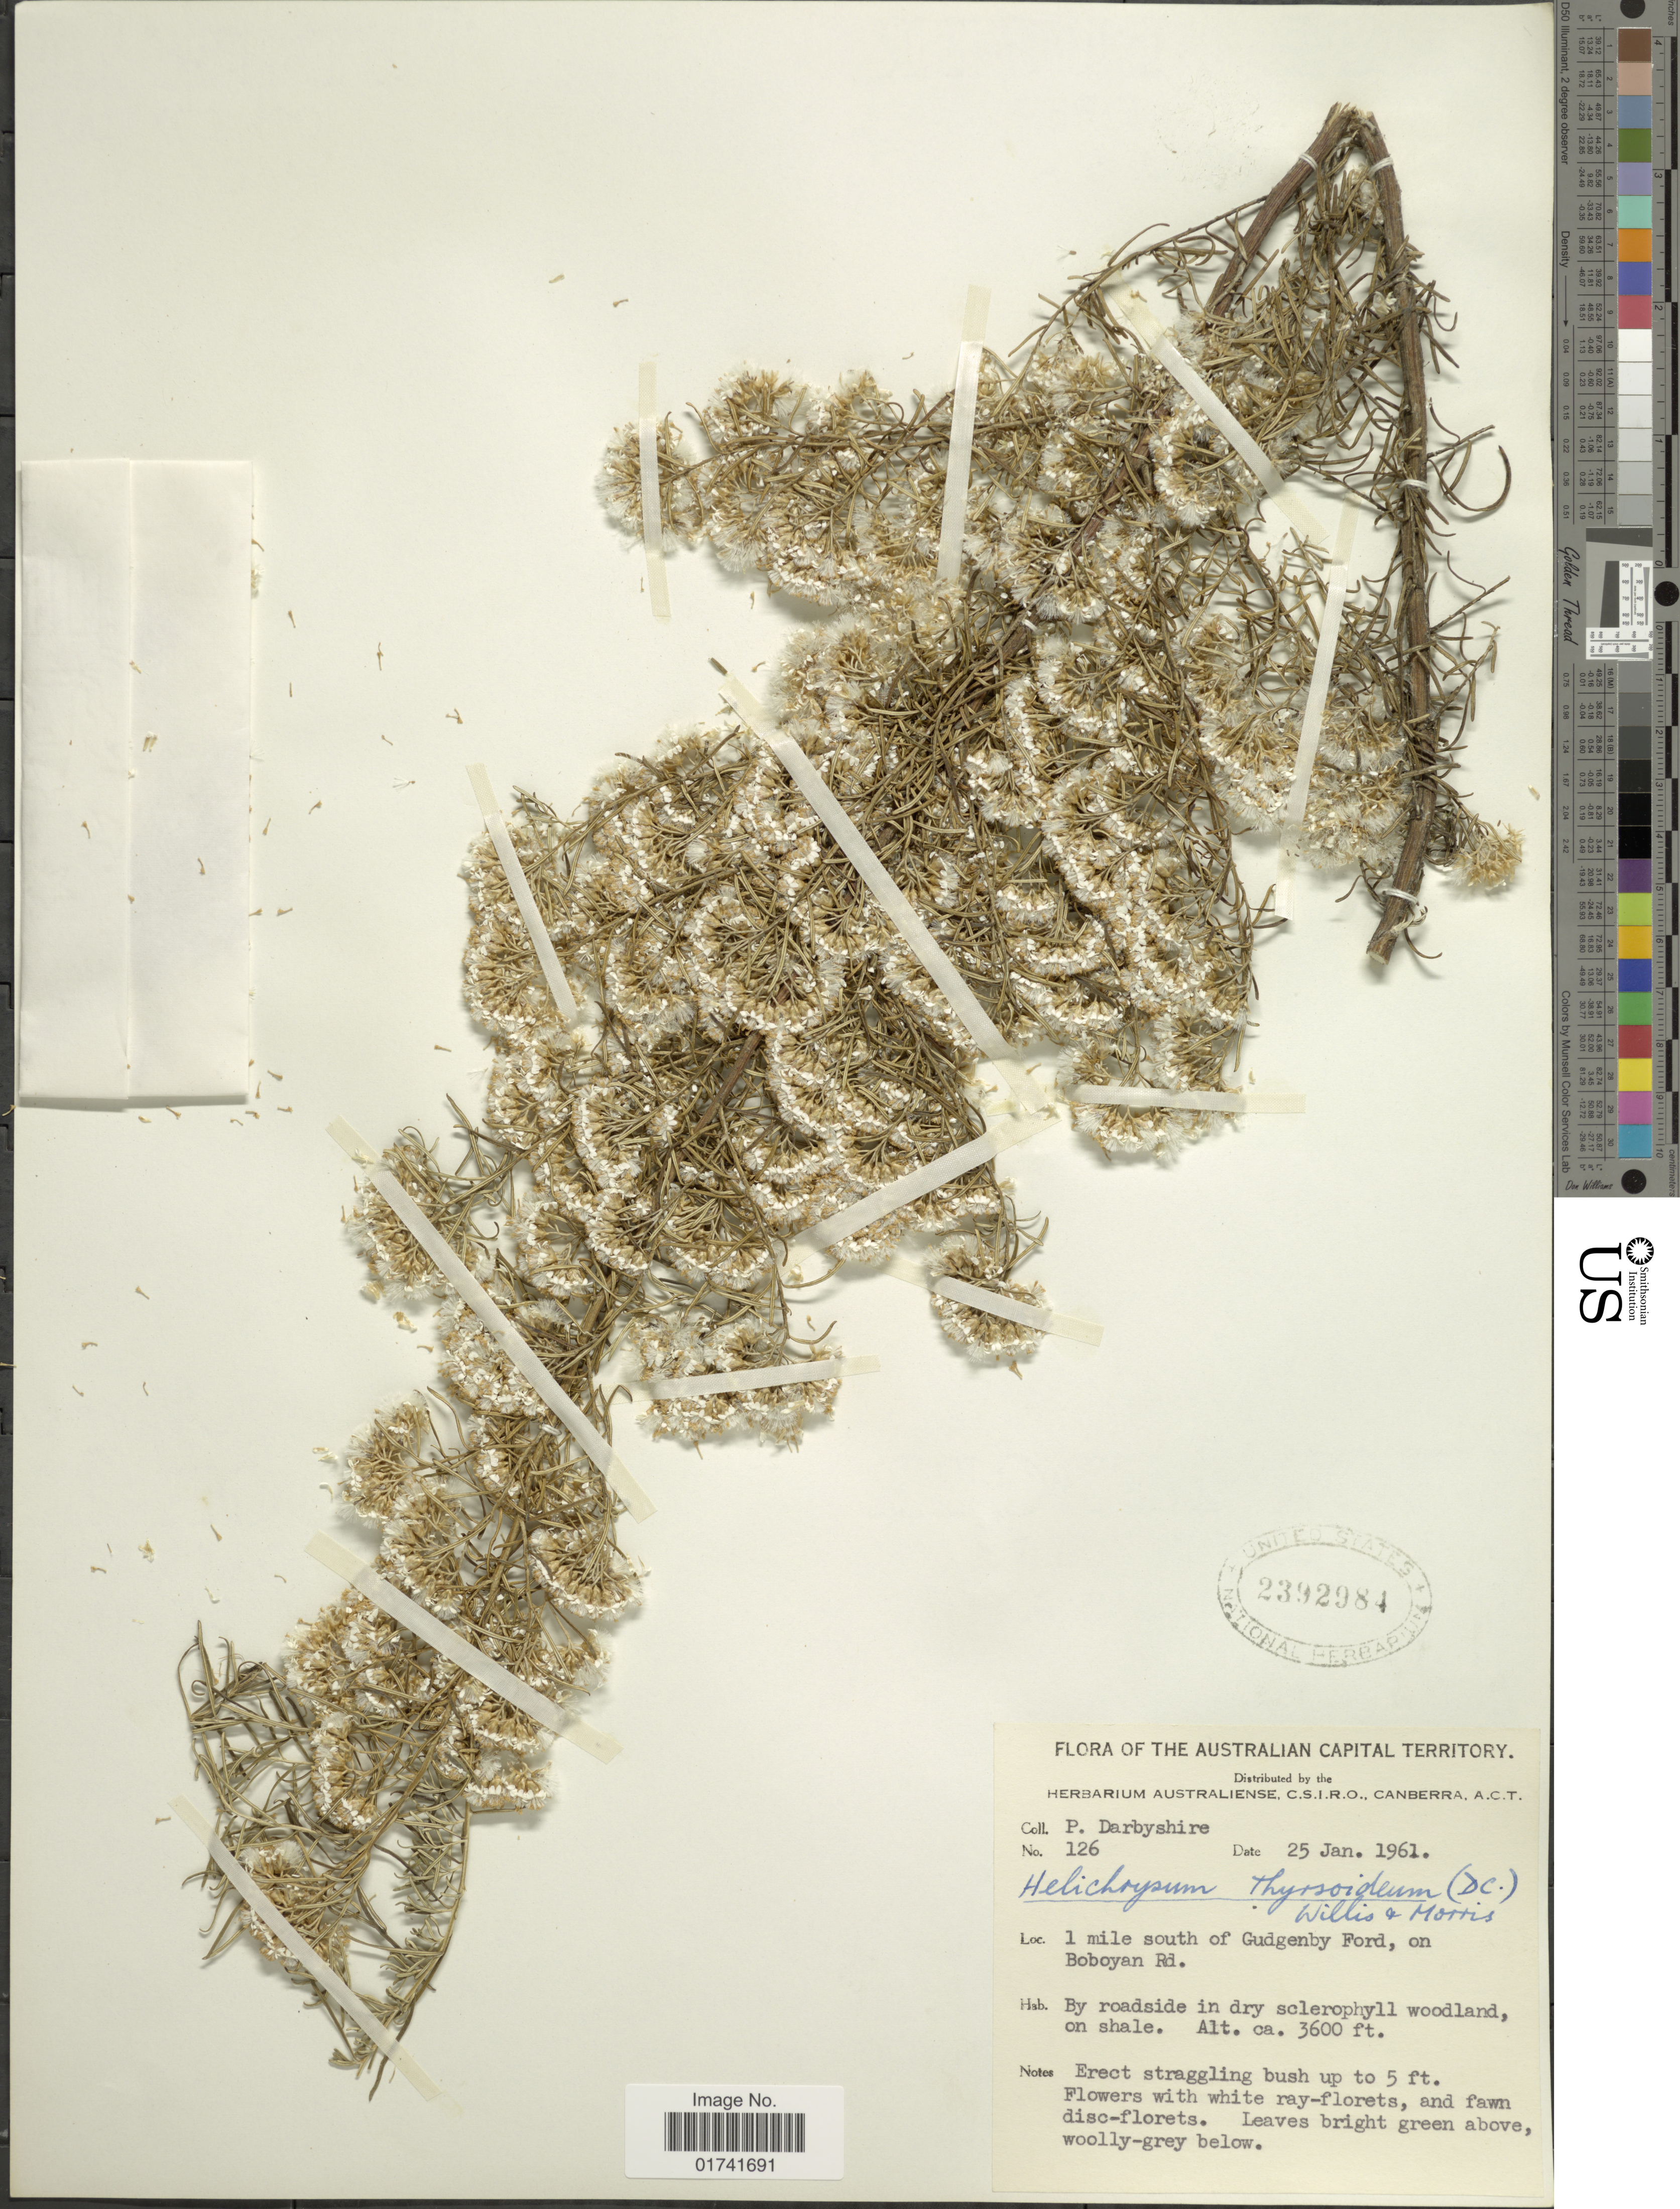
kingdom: Plantae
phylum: Tracheophyta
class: Magnoliopsida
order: Asterales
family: Asteraceae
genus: Ozothamnus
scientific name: Ozothamnus thyrsoideus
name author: DC.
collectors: P. Darbyshire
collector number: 126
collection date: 1961-01-25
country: Australia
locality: Australian Capital Territory, 1 mile south of Gudgenby Ford, on Boboyan Rd., by roadside.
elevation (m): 1097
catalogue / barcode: US 2392984